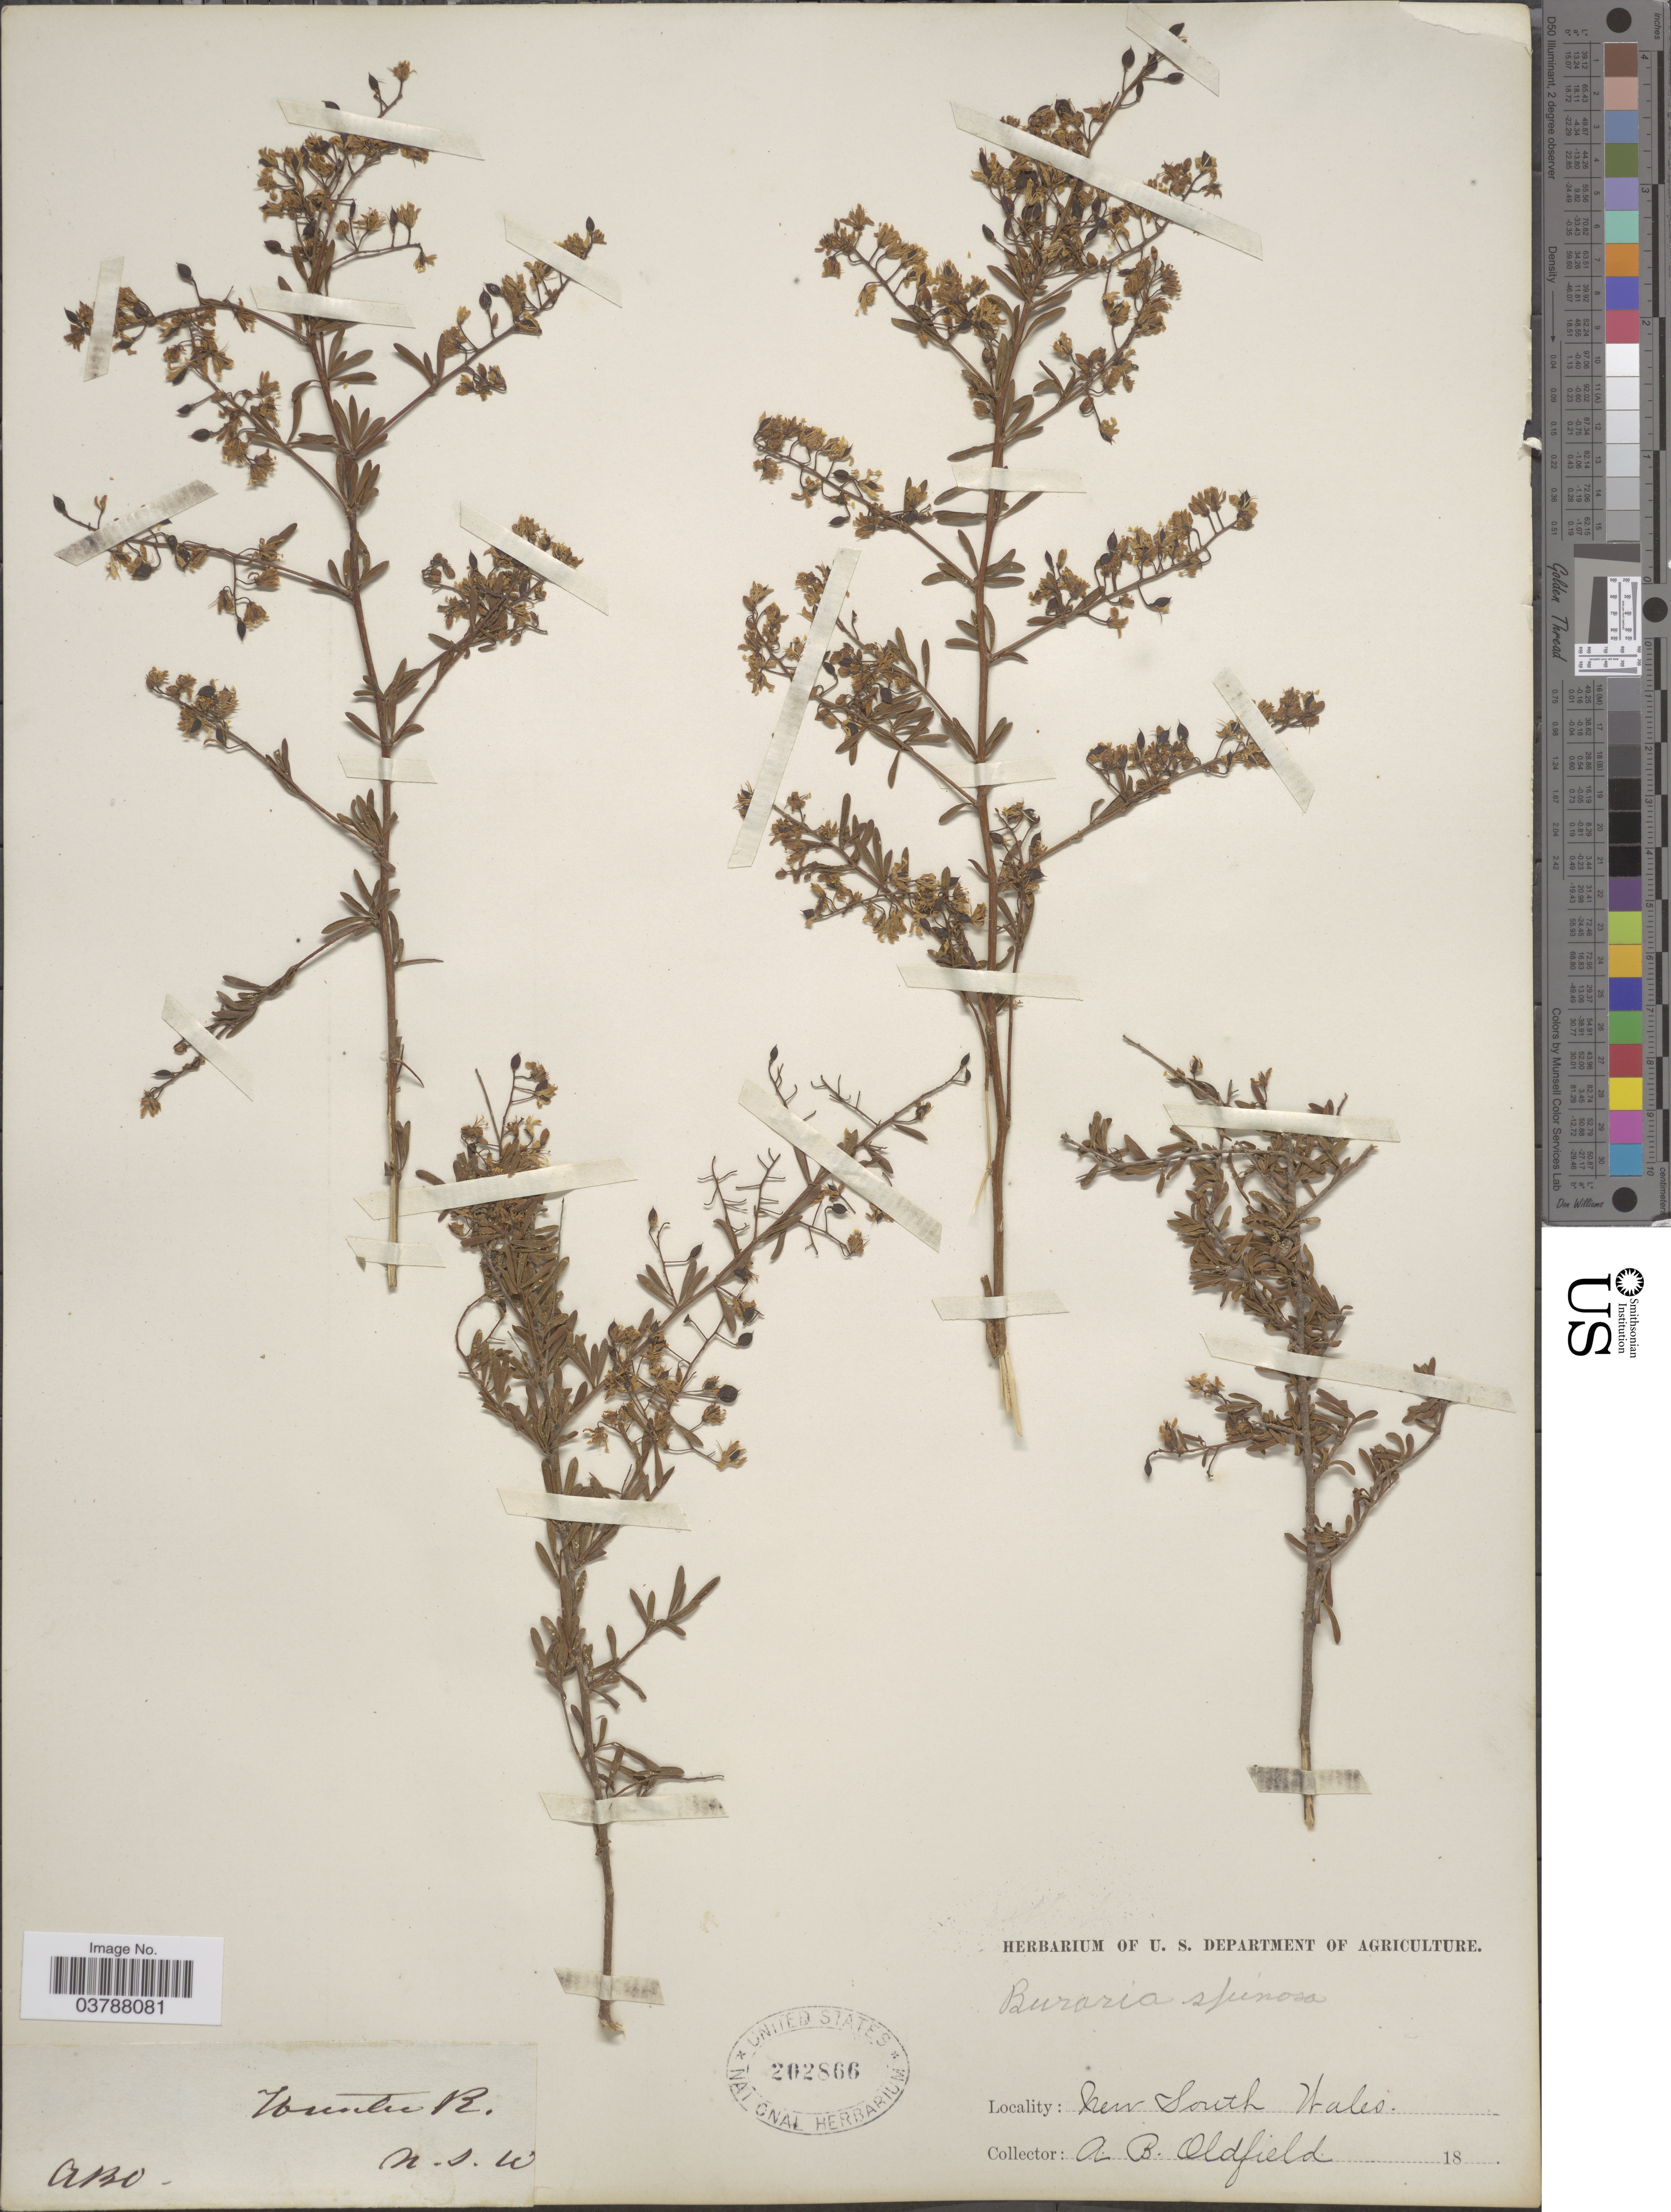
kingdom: Plantae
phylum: Tracheophyta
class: Magnoliopsida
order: Apiales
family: Pittosporaceae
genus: Bursaria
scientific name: Bursaria spinosa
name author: Cav.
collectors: A. Oldfield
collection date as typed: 18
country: Australia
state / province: New South Wales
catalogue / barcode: US 202866